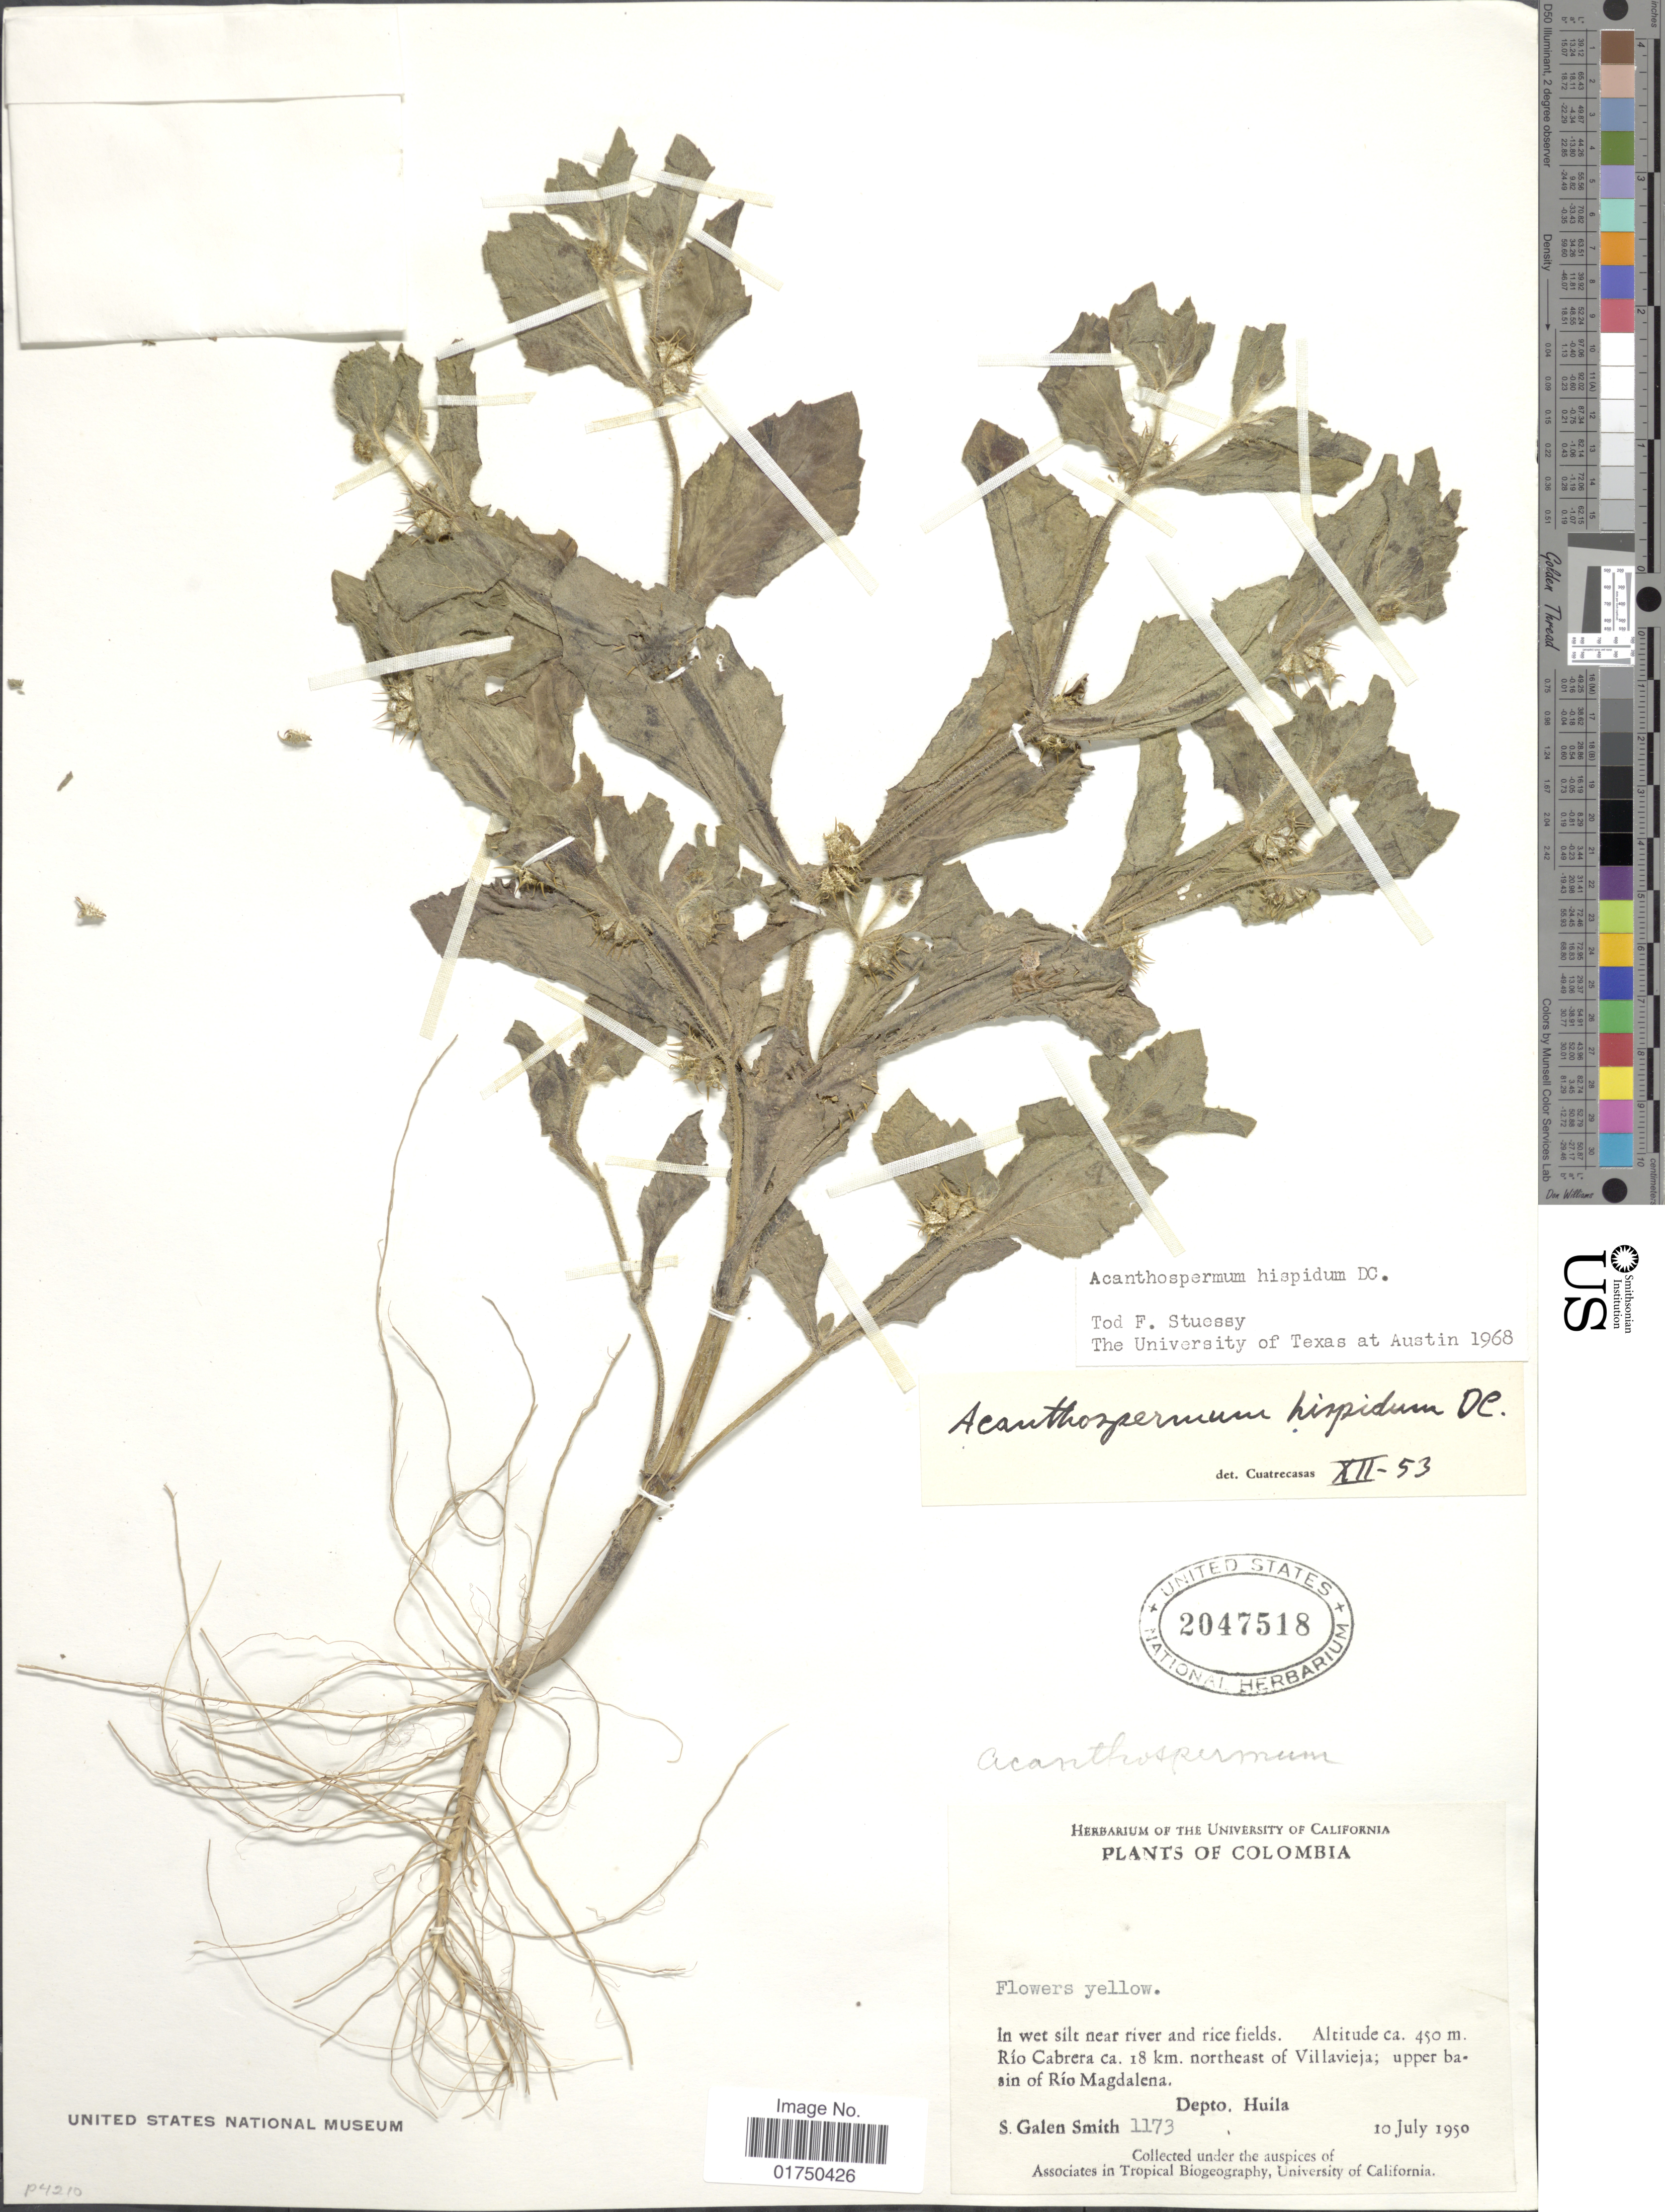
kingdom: Plantae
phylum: Tracheophyta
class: Magnoliopsida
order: Asterales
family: Asteraceae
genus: Acanthospermum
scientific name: Acanthospermum hispidum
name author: DC.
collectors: S. G. Smith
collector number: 1173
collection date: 1950-07-10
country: Colombia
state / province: Huila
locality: Río Cabrera ca. 18 km. northeast of Villavieja; upper basin of Río Magdalena. Depto. Huila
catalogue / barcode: US 2047518